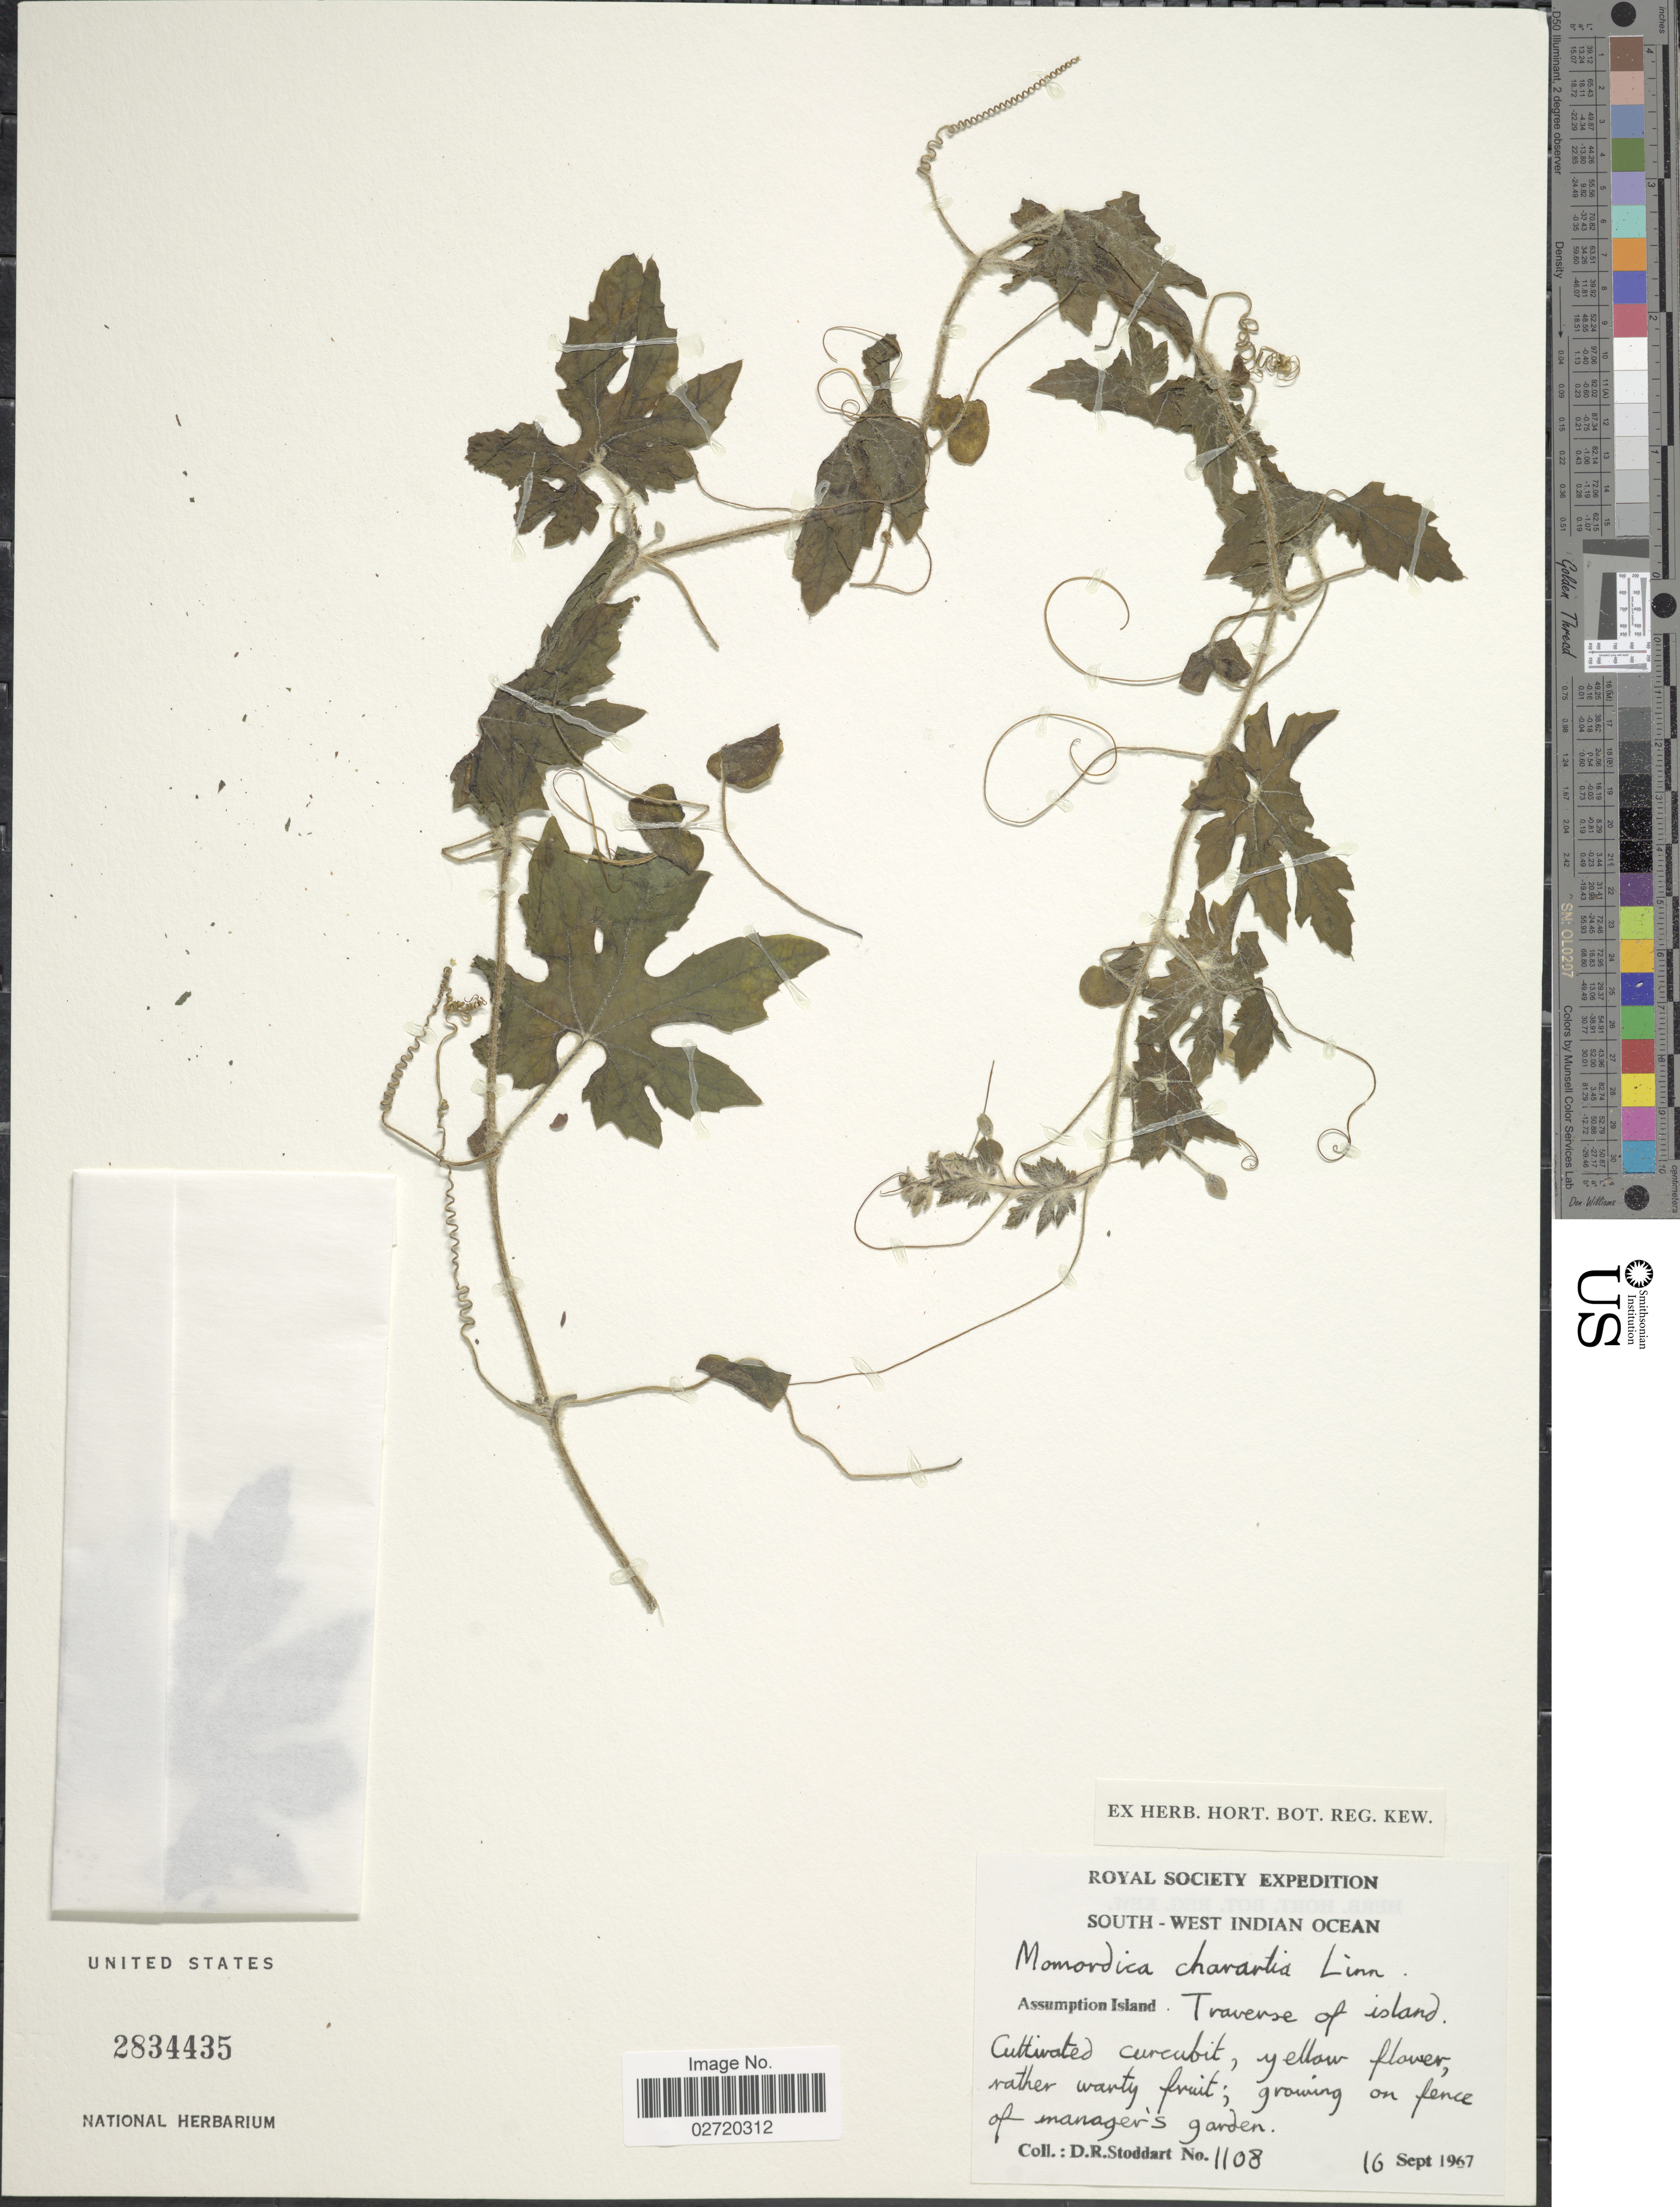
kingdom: Plantae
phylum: Tracheophyta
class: Magnoliopsida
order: Cucurbitales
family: Cucurbitaceae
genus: Momordica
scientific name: Momordica charantia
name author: L.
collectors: D. R. Stoddart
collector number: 1108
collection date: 1967-09-16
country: Seychelles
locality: Royal Society, Assumption Island, South-West Indian Ocean, Traverse of island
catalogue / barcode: US 2834435